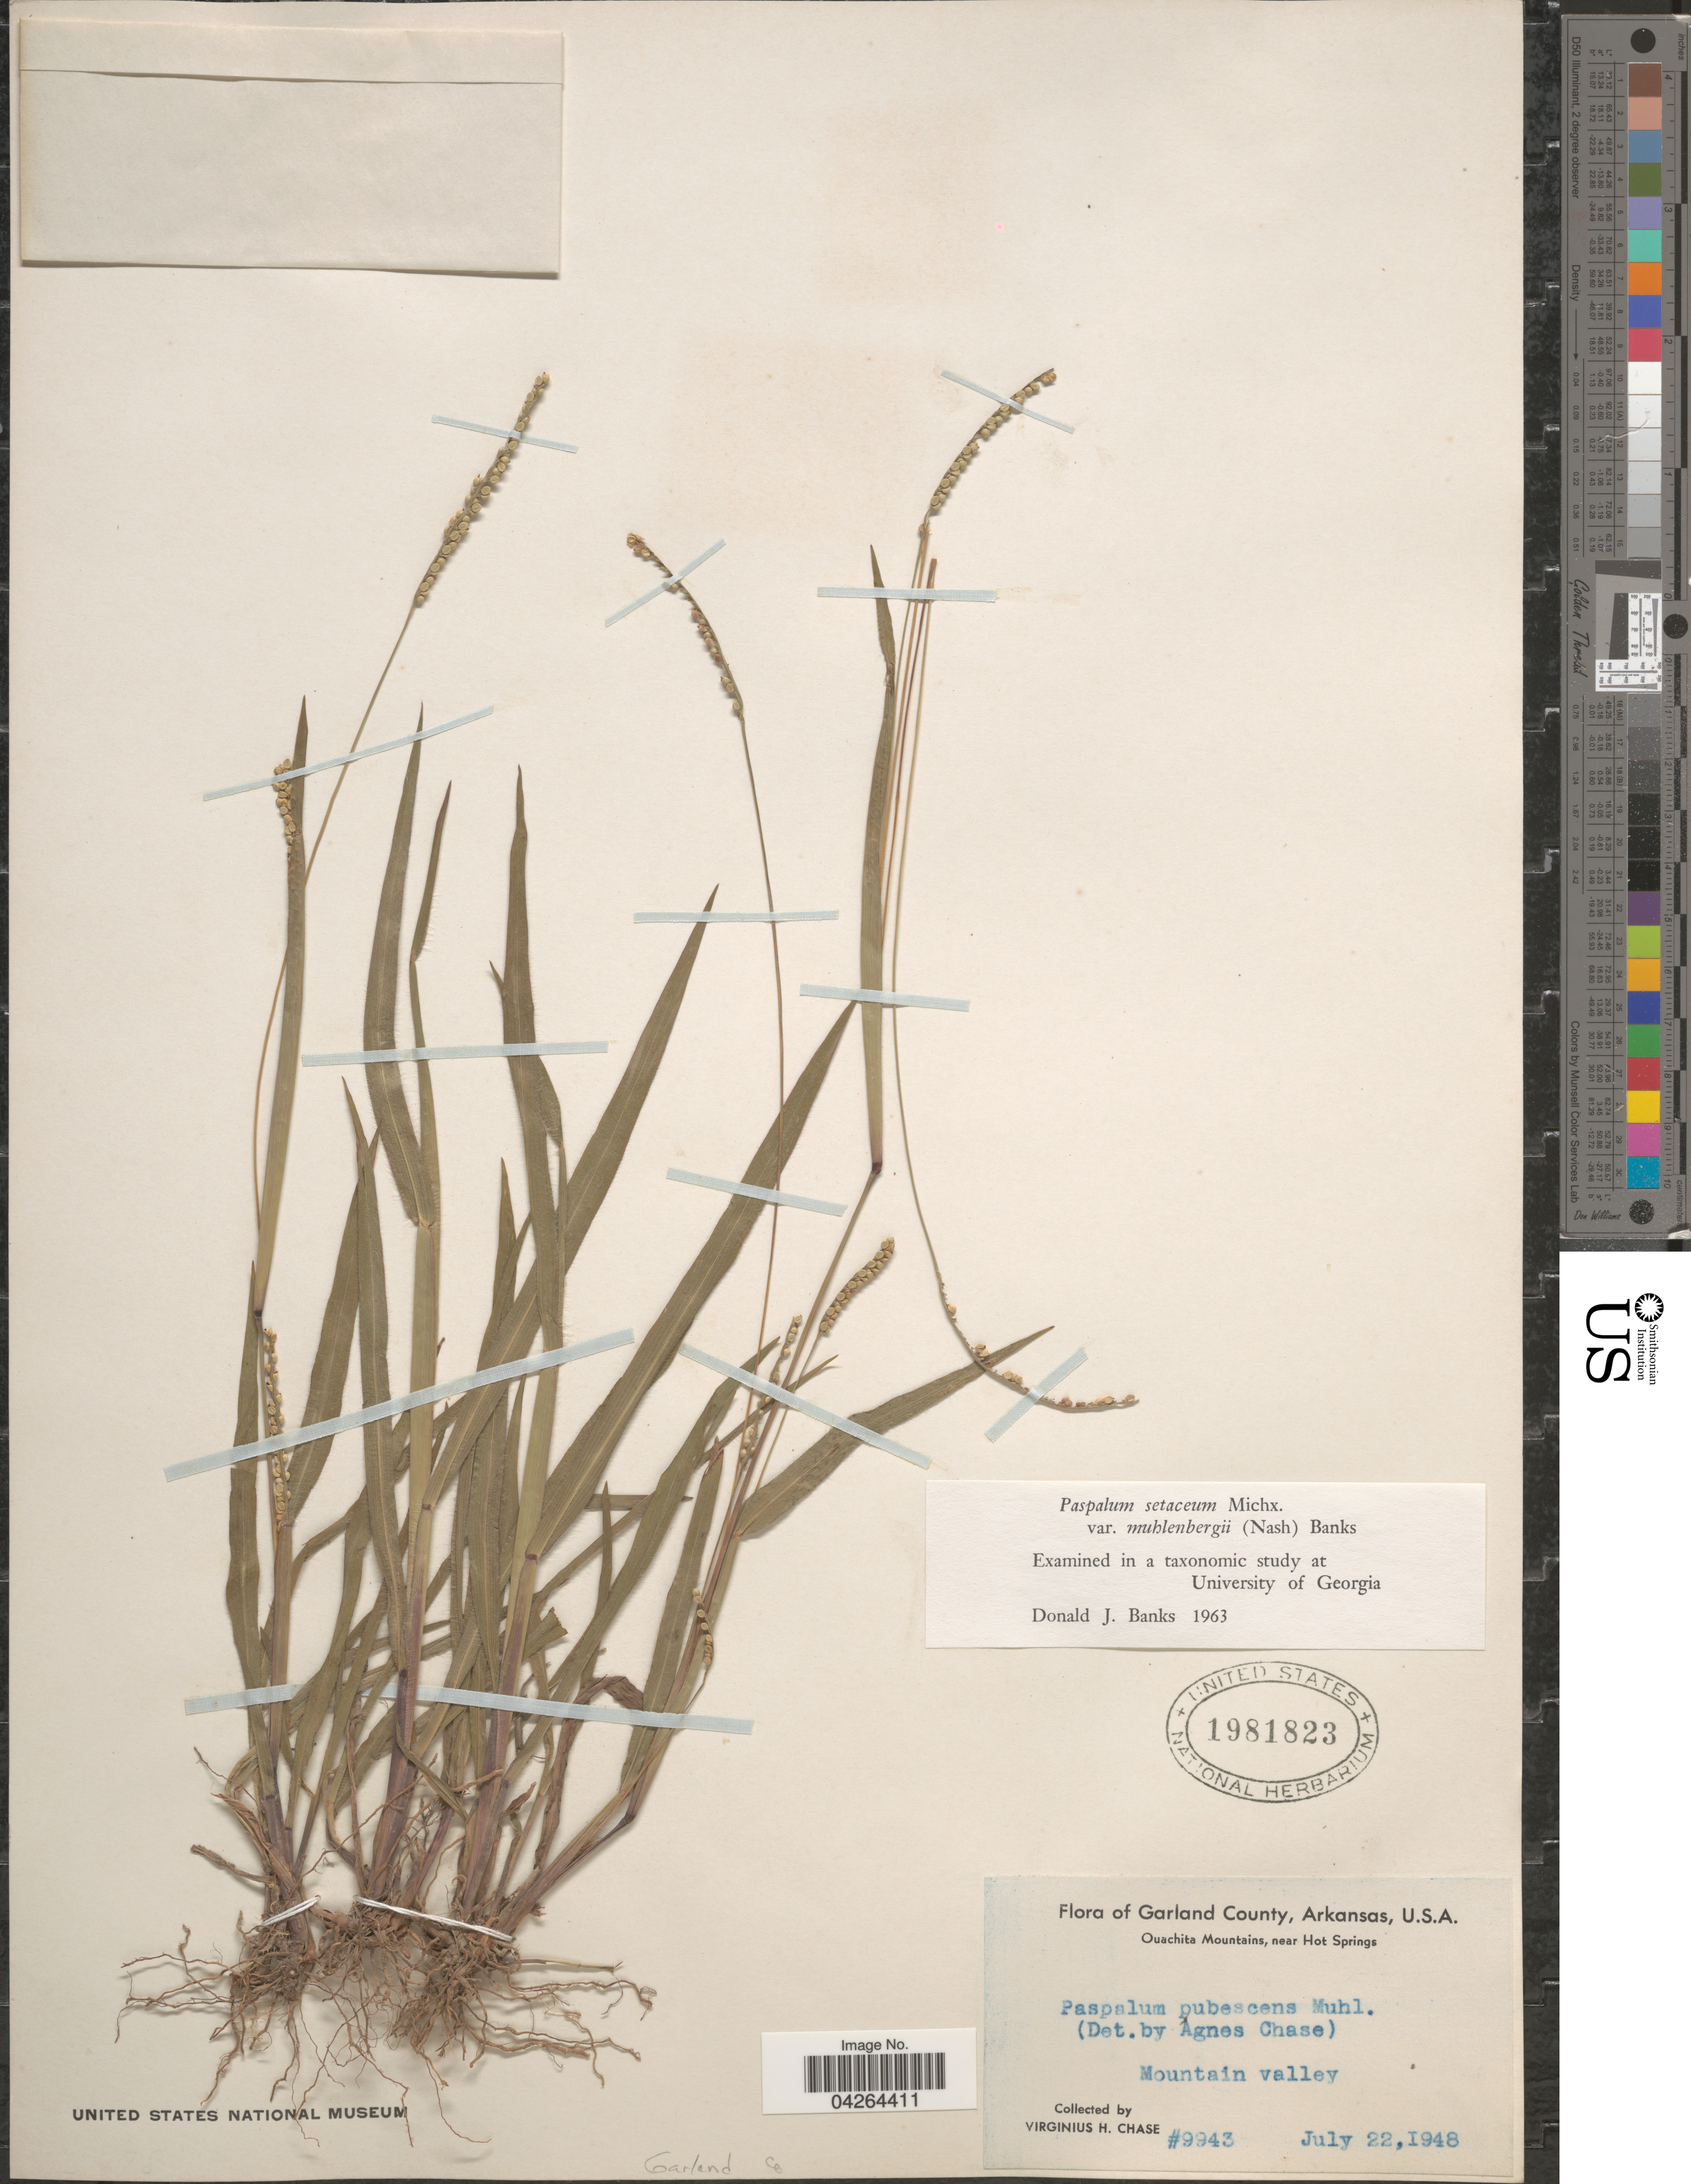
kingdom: Plantae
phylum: Tracheophyta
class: Liliopsida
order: Poales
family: Poaceae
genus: Paspalum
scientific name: Paspalum setaceum var. muhlenbergii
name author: (Nash) D.J. Banks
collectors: V. H. Chase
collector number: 9943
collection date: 1948-07-22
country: United States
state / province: Arkansas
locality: Garland County. Ouachita Mountains, near Hot Springs. Mountain valley.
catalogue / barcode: US 1981823